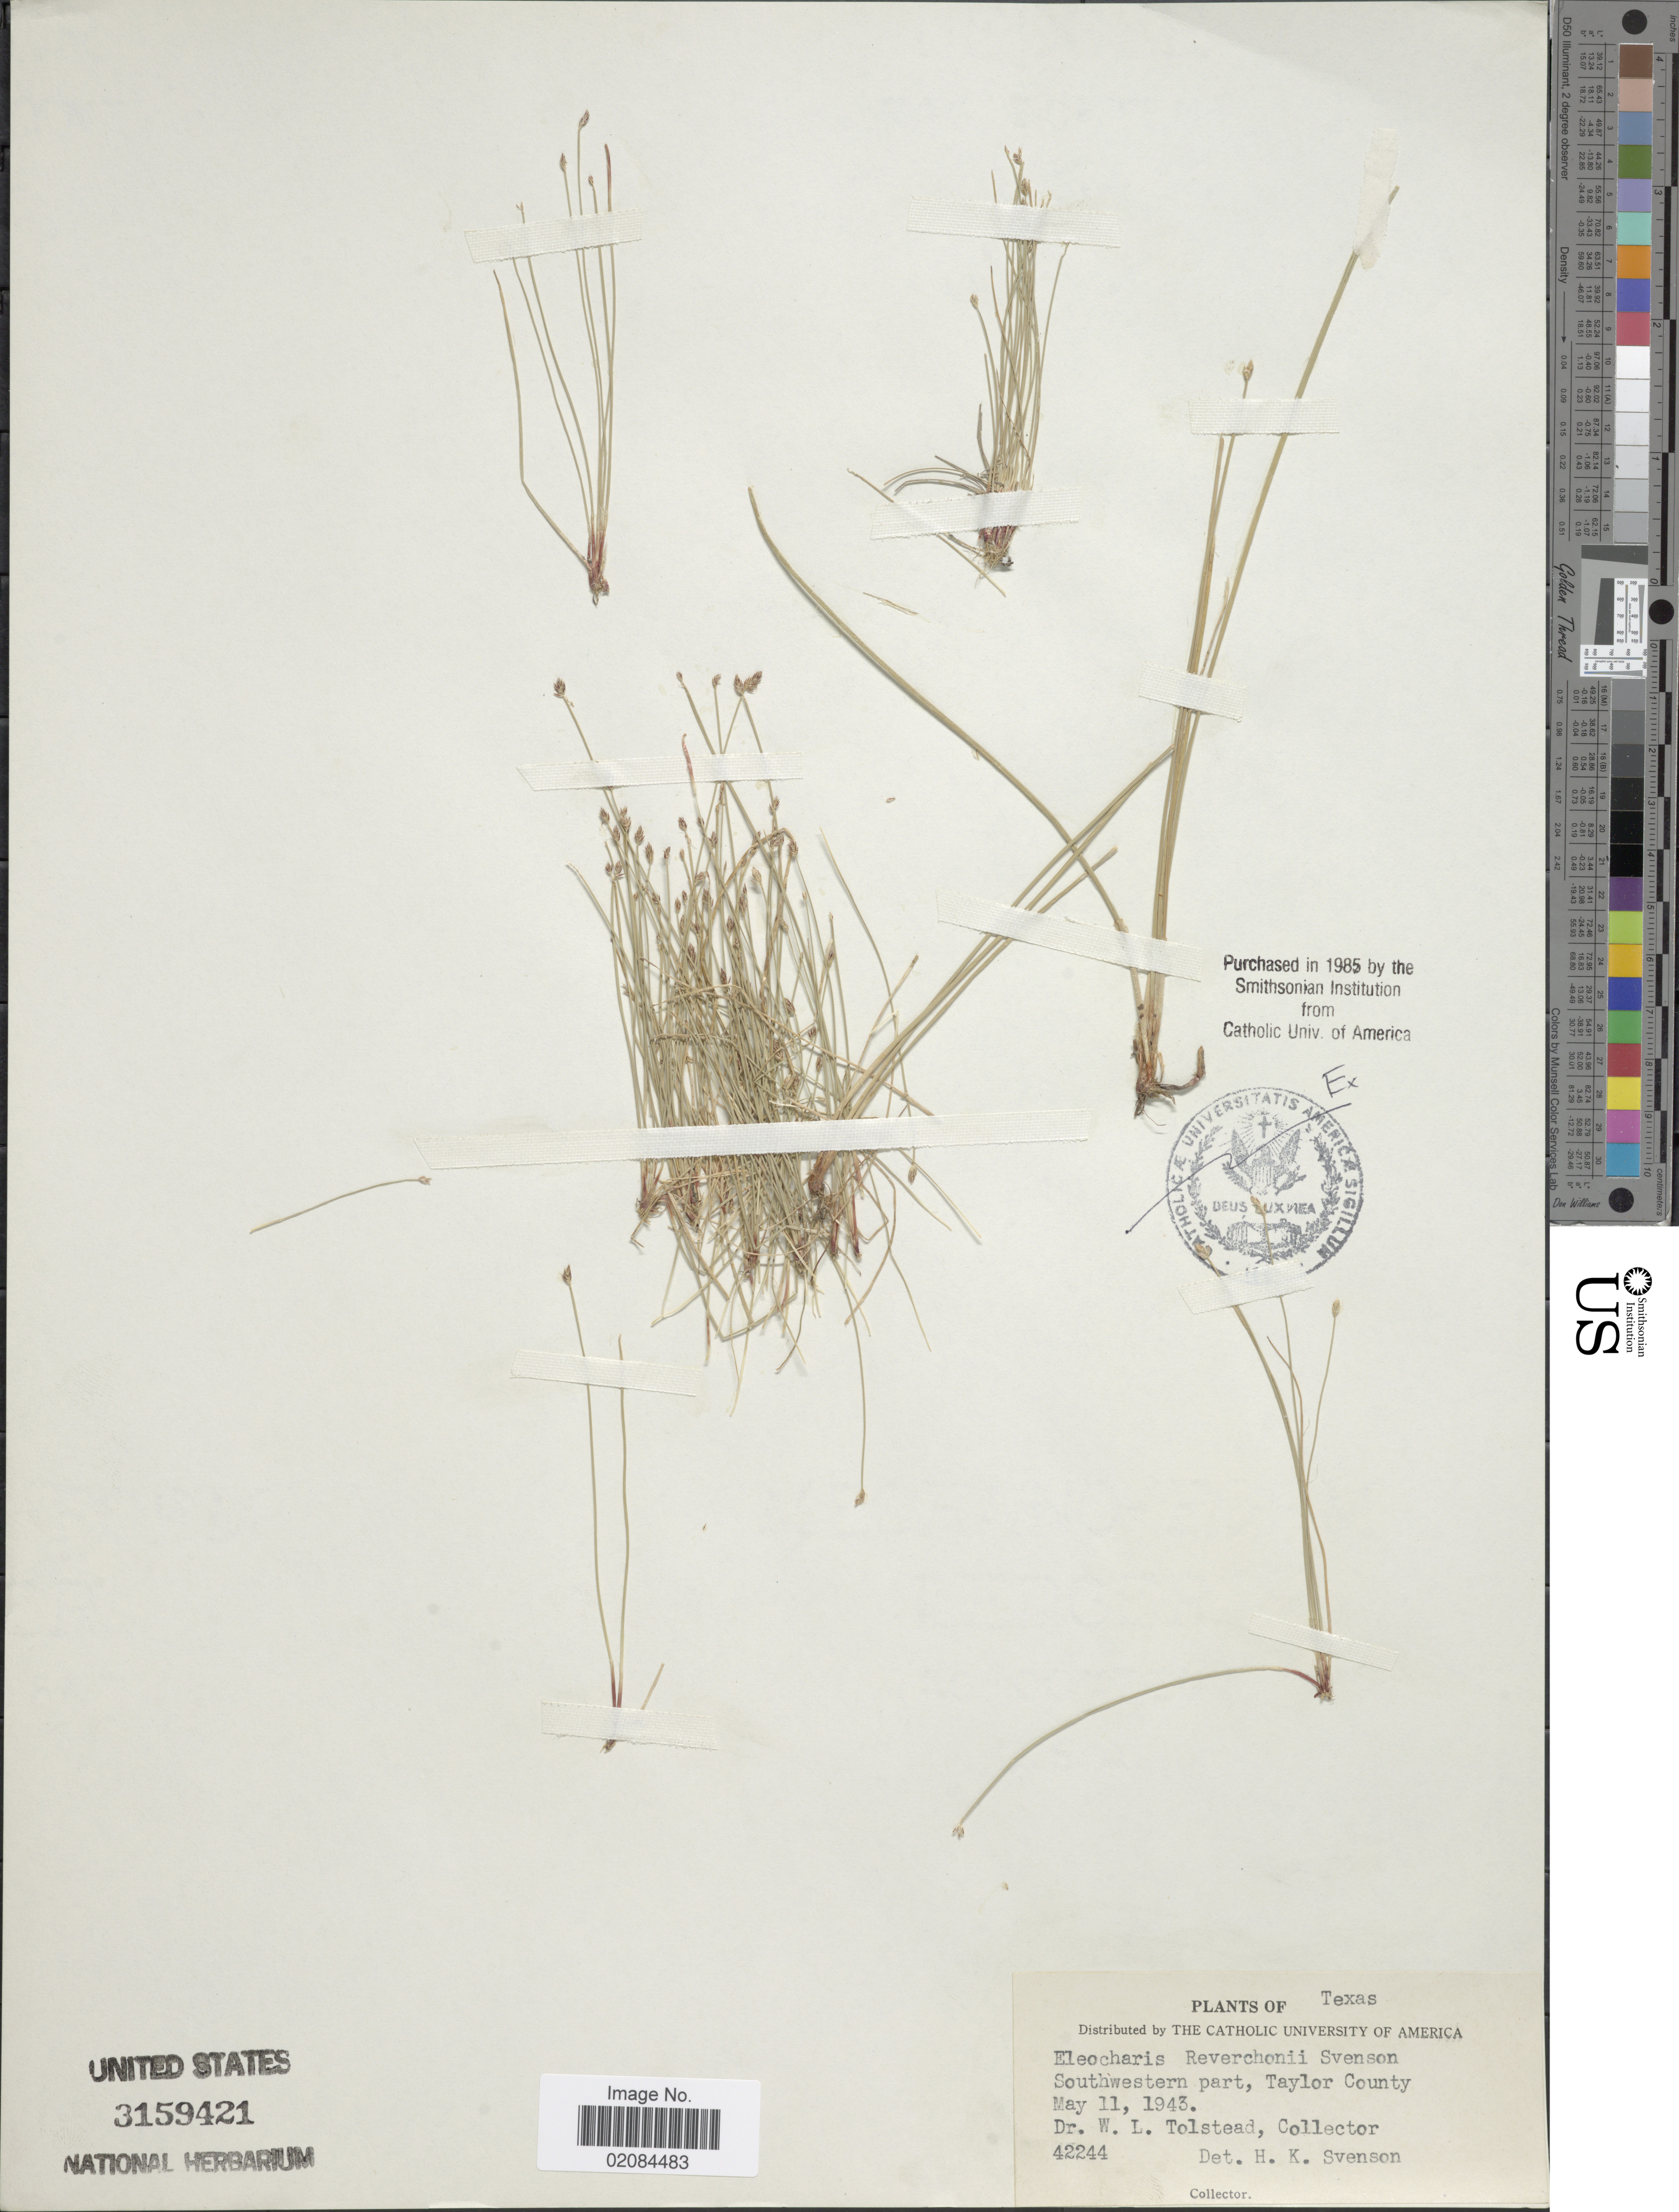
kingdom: Plantae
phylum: Tracheophyta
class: Liliopsida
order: Poales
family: Cyperaceae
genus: Eleocharis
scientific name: Eleocharis reverchonii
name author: Svenson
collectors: W. Tolstead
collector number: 42244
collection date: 1943-05-11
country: United States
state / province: Texas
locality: Southwestern part, Taylor County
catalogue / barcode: US 3159421